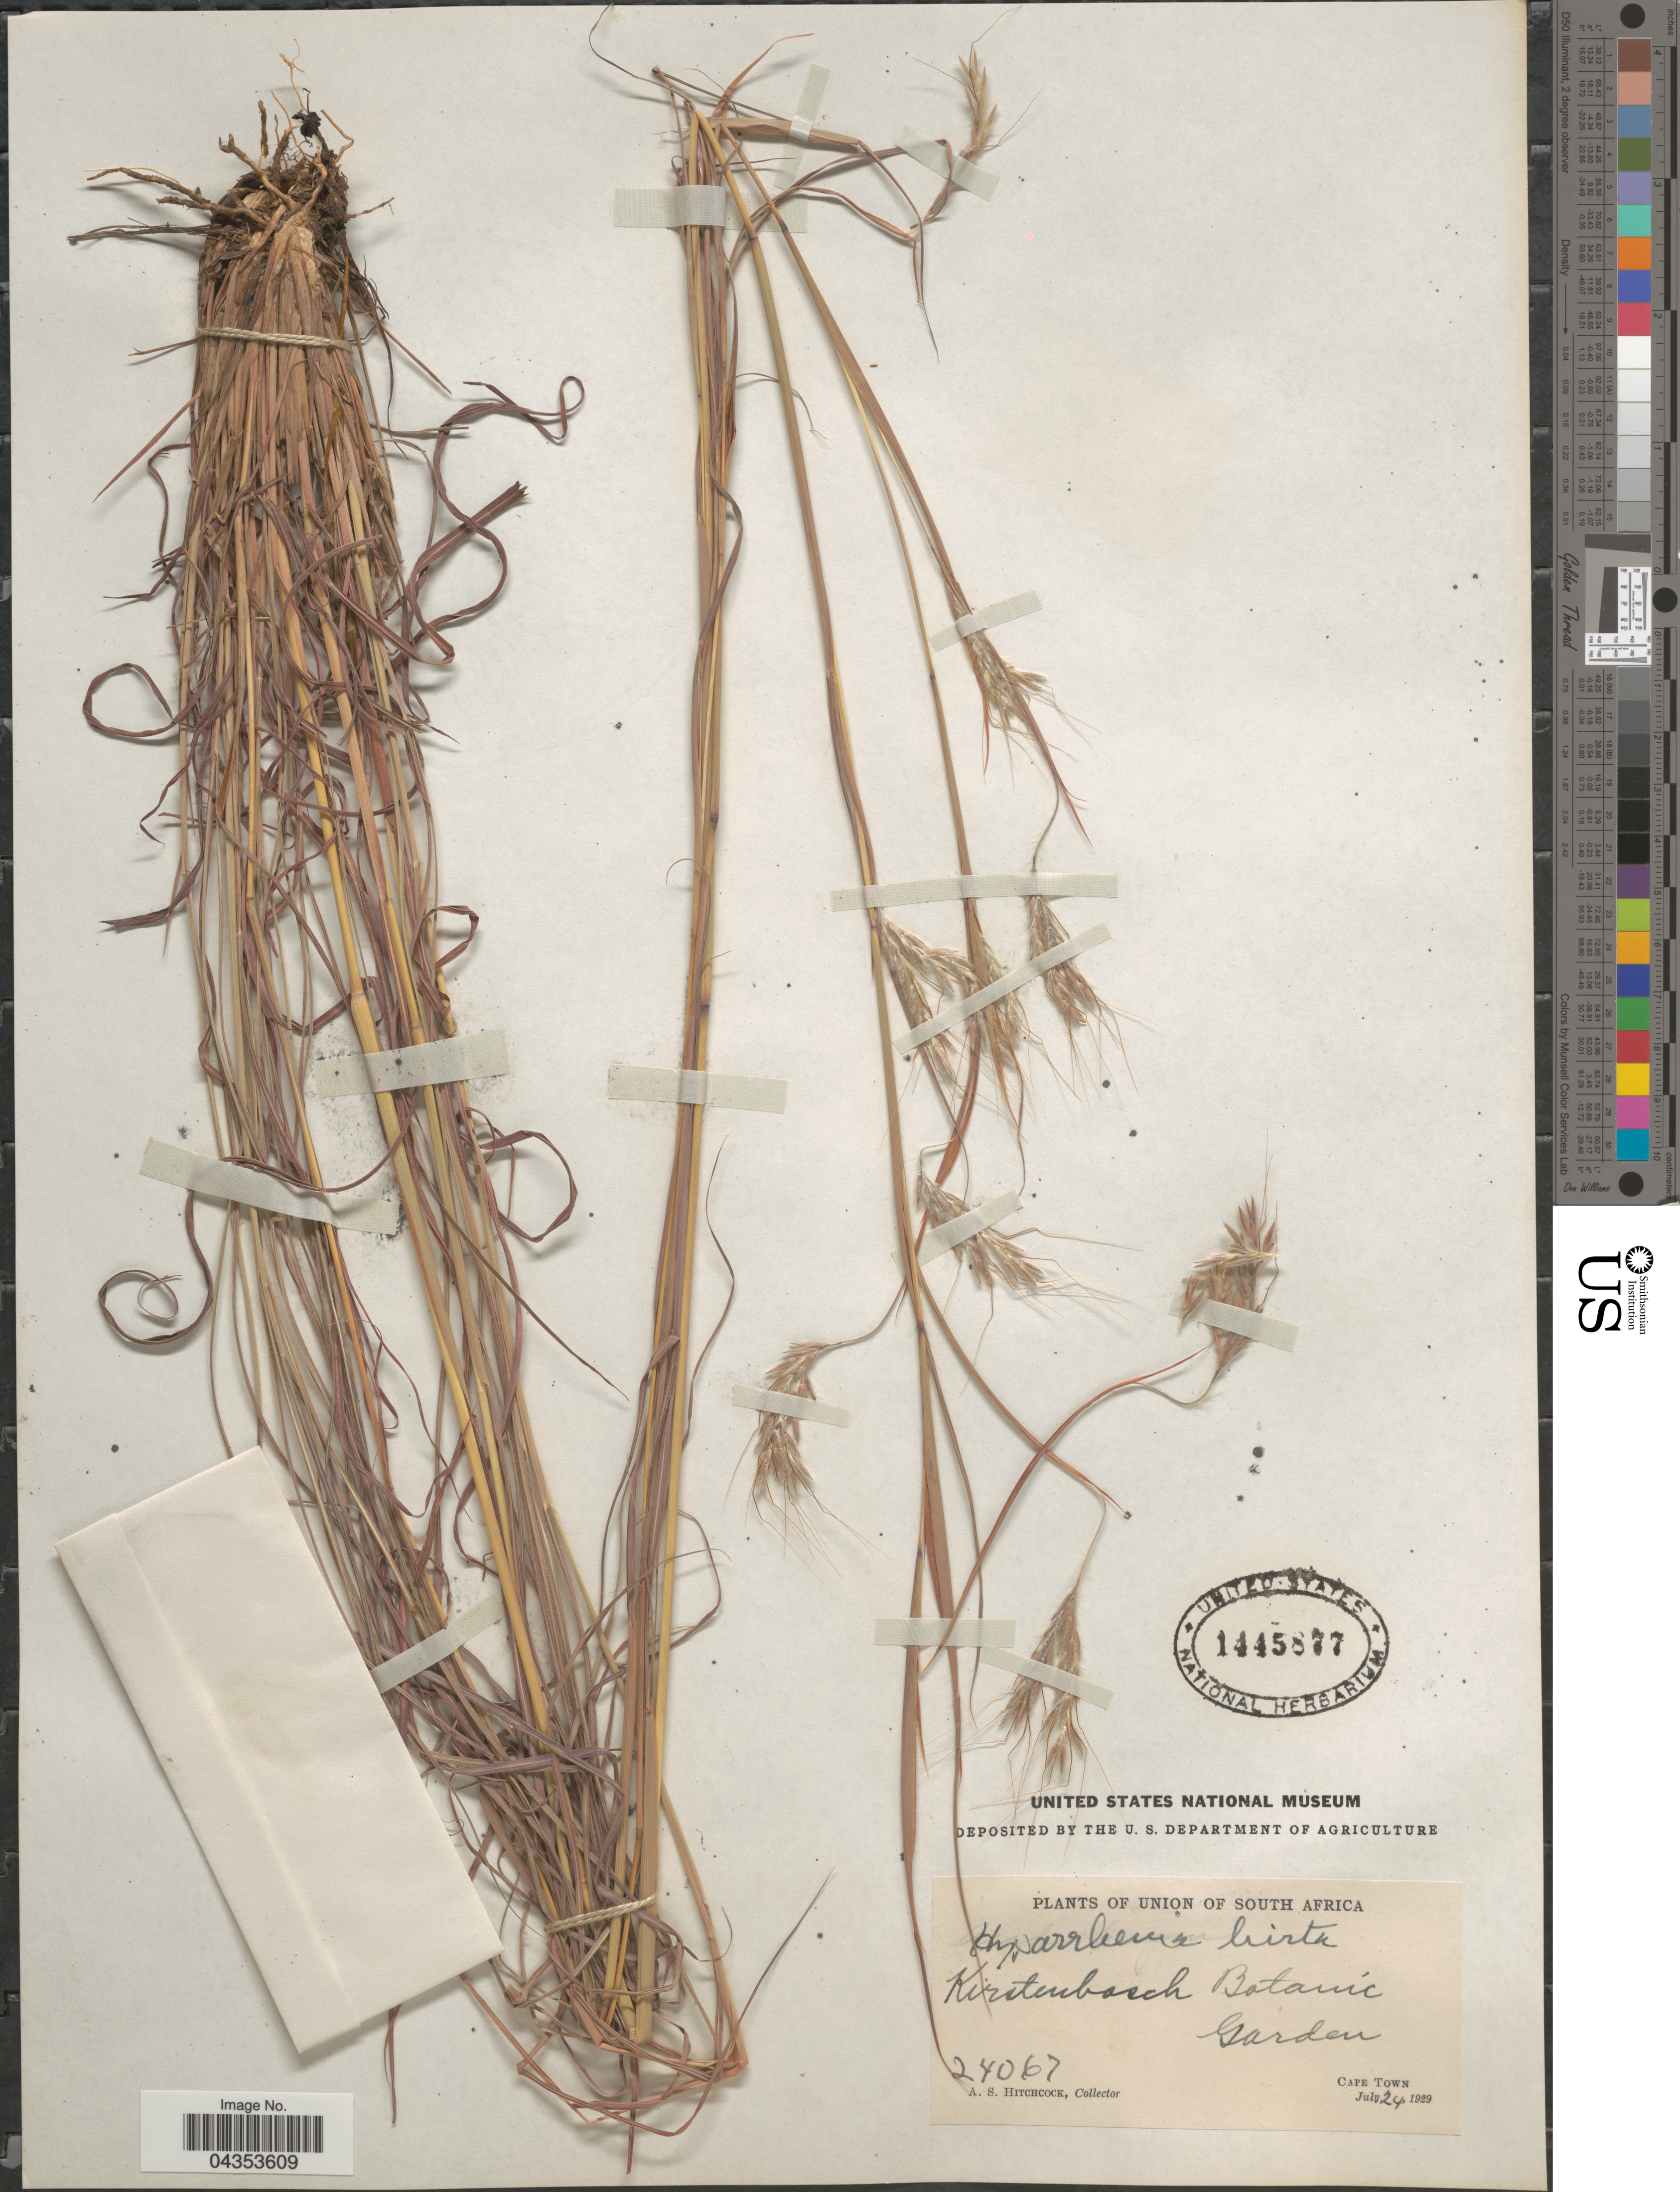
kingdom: Plantae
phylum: Tracheophyta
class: Liliopsida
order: Poales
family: Poaceae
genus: Hyparrhenia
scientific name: Hyparrhenia hirta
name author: (L.) Stapf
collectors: A. S. Hitchcock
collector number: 24067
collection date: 1929-07-24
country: South Africa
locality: Union of South Africa. Kirstenbasch Botanic Garden. Cape Town.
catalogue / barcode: US 1445877